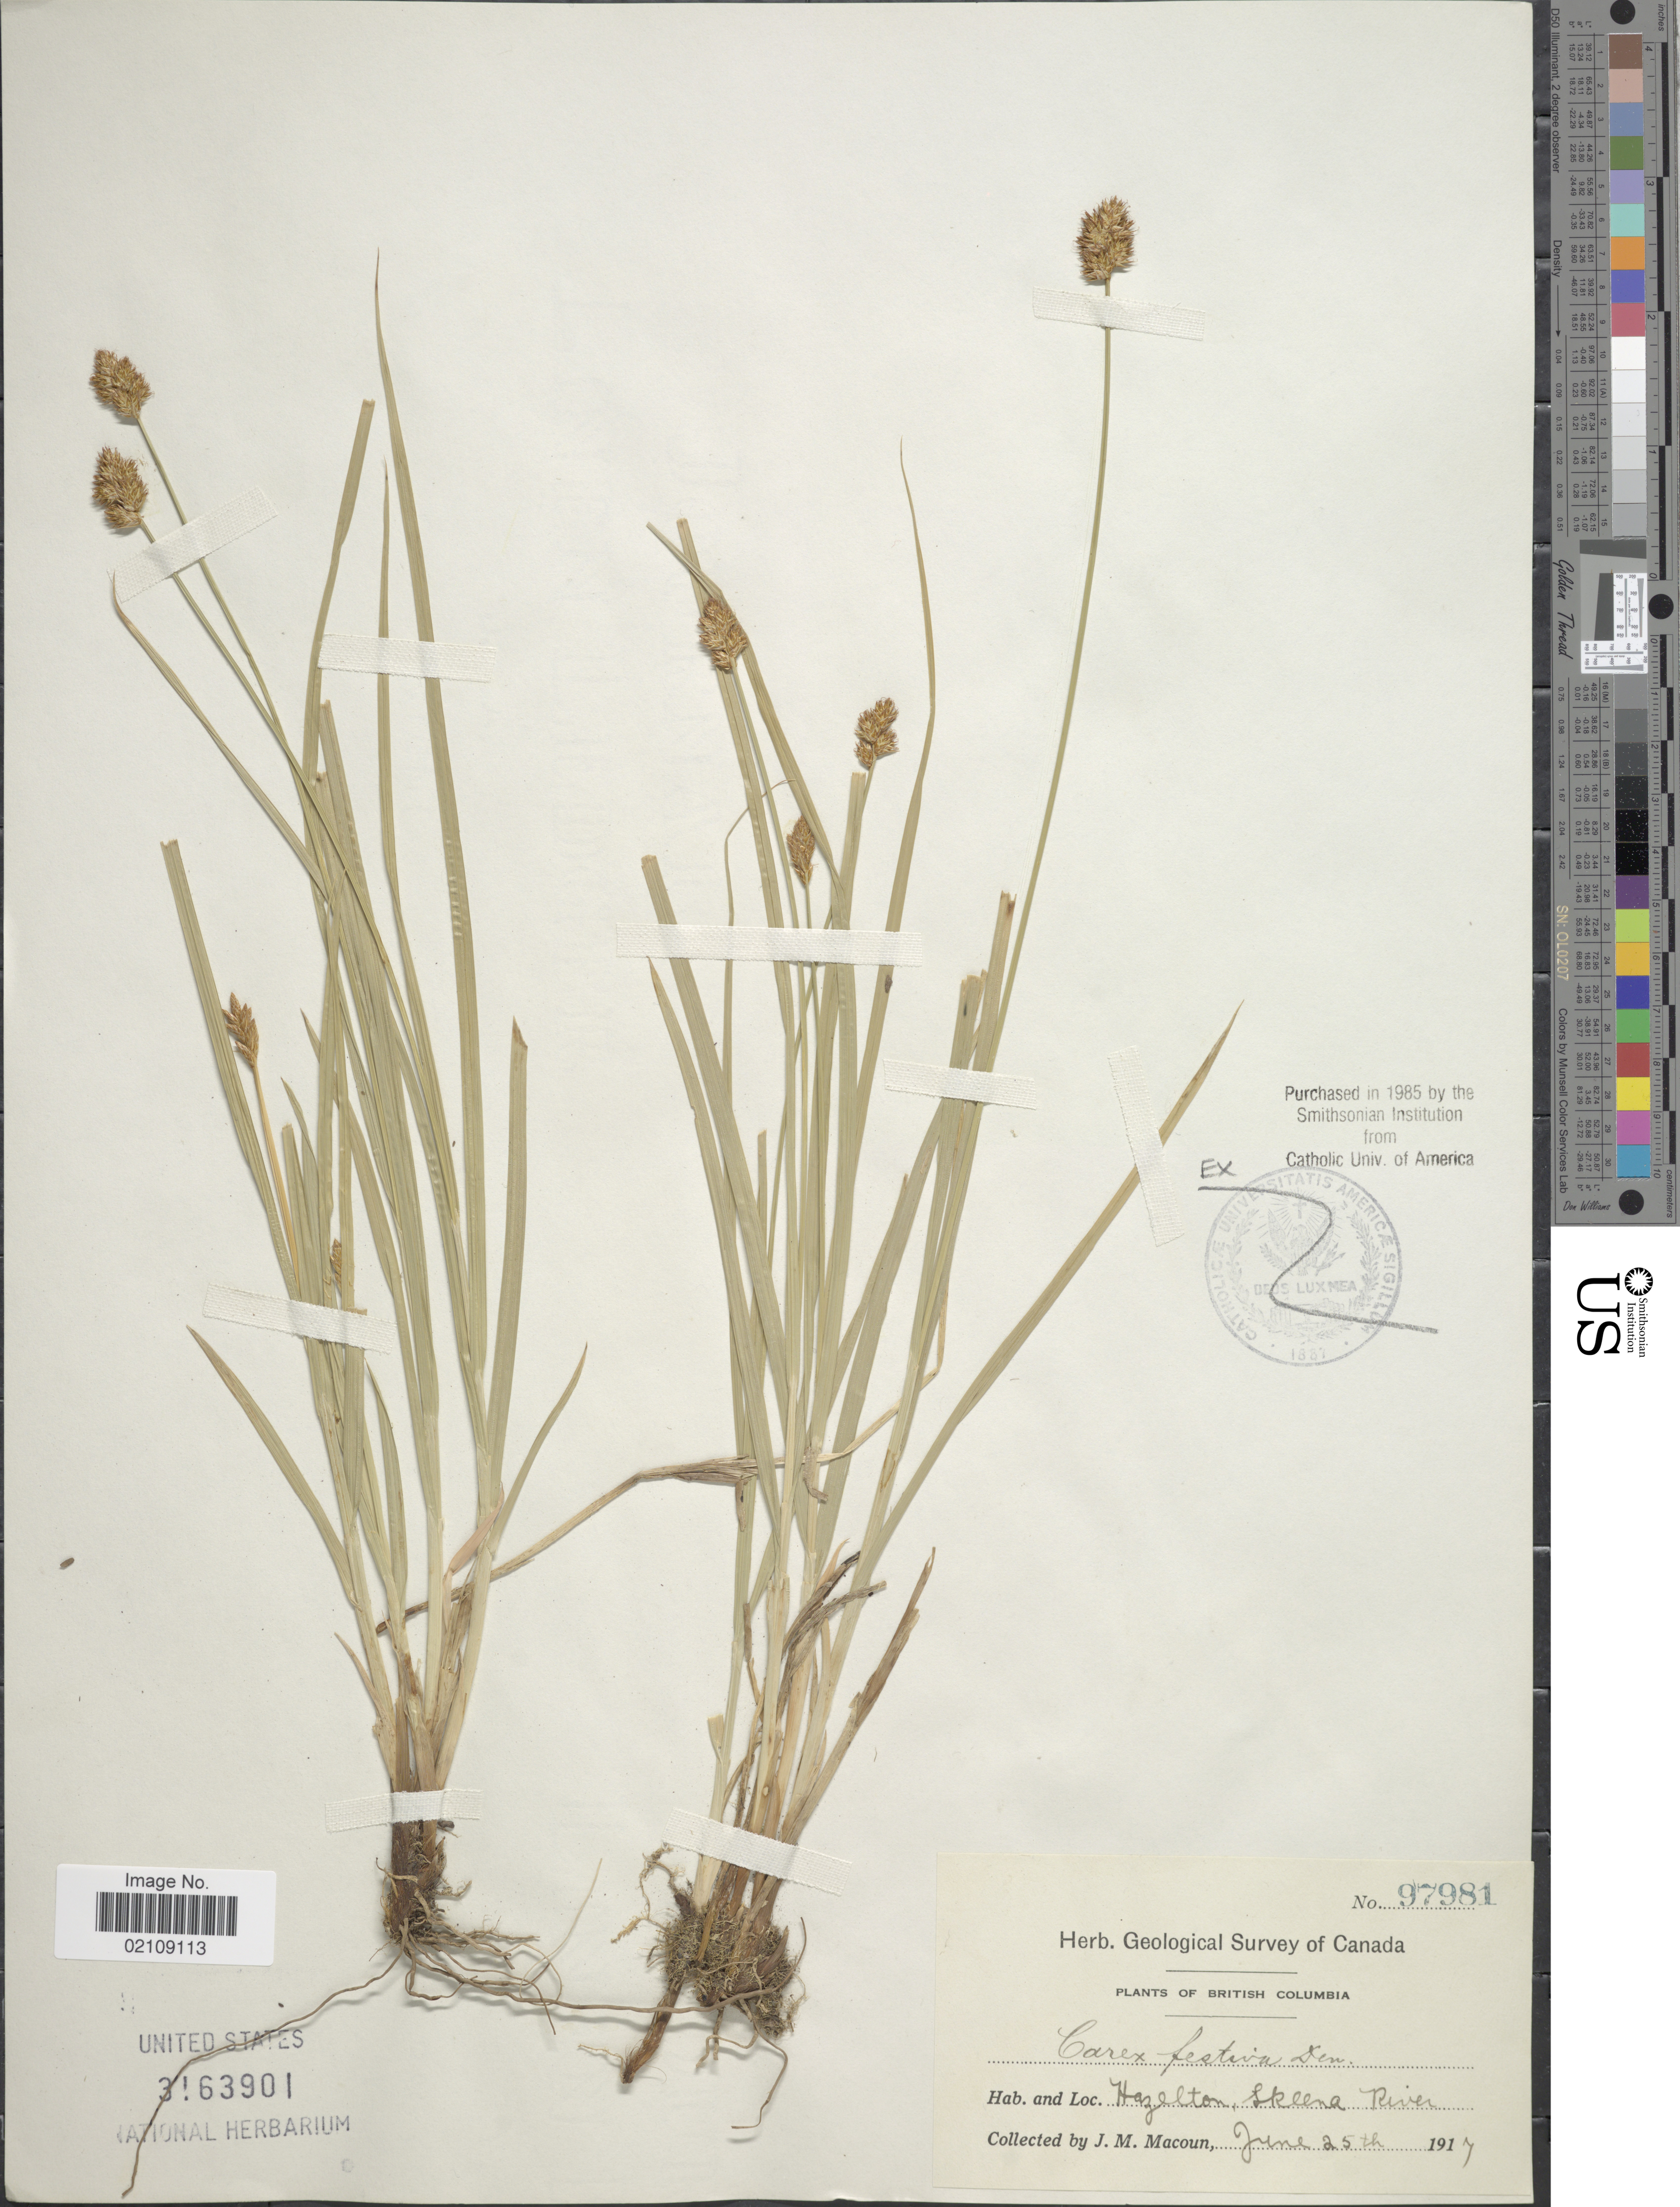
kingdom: Plantae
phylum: Tracheophyta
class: Liliopsida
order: Poales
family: Cyperaceae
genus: Carex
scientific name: Carex pachystachya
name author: Cham. ex Steud.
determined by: Strong, Mark T., (BOT), Smithsonian Institution - National Museum of Natural History (UNITED STATES)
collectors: J. M. Macoun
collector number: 97981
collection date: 1917-06-25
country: Canada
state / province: British Columbia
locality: Hazelton, Skeena River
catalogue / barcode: US 3163901